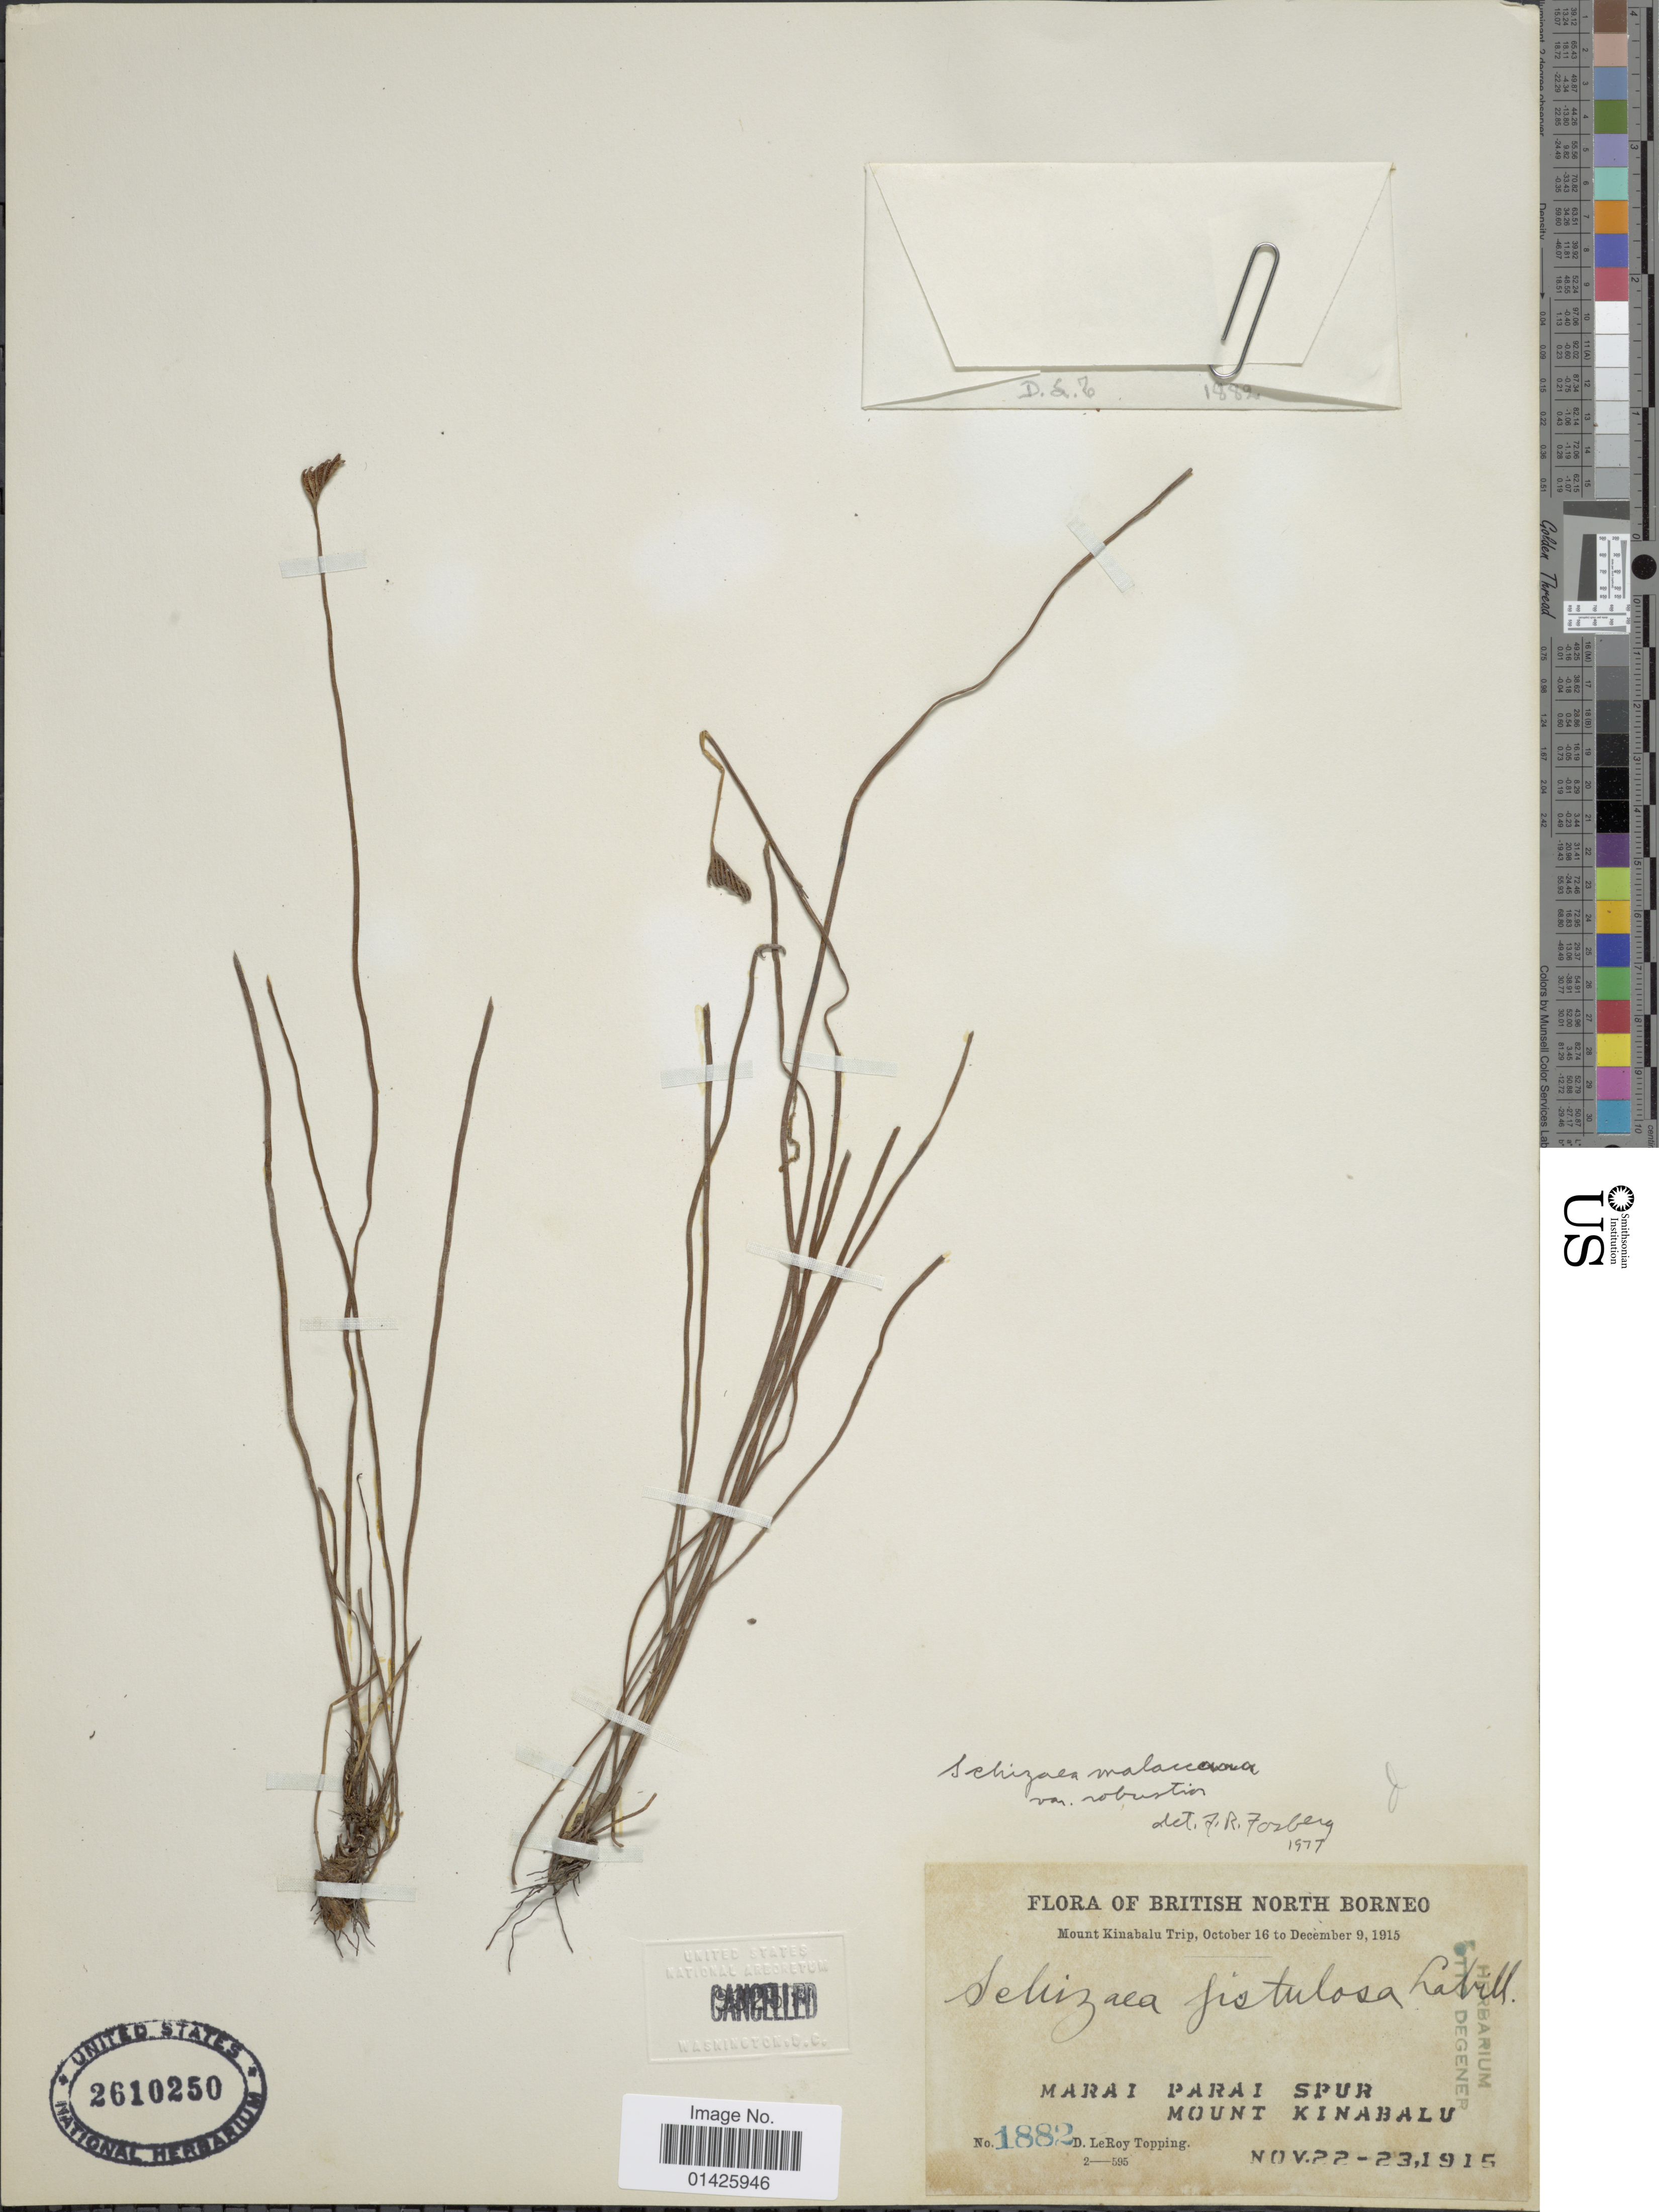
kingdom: Plantae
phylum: Tracheophyta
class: Polypodiopsida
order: Schizaeales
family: Schizaeaceae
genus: Schizaea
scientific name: Schizaea malaccana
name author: Baker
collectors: D. L. Topping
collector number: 1882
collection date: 1915-11-22/1915-11-23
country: Malaysia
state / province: Sabah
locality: British North Borneo, Marai Parai Spur, Mount Kinabalu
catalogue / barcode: US 2610250